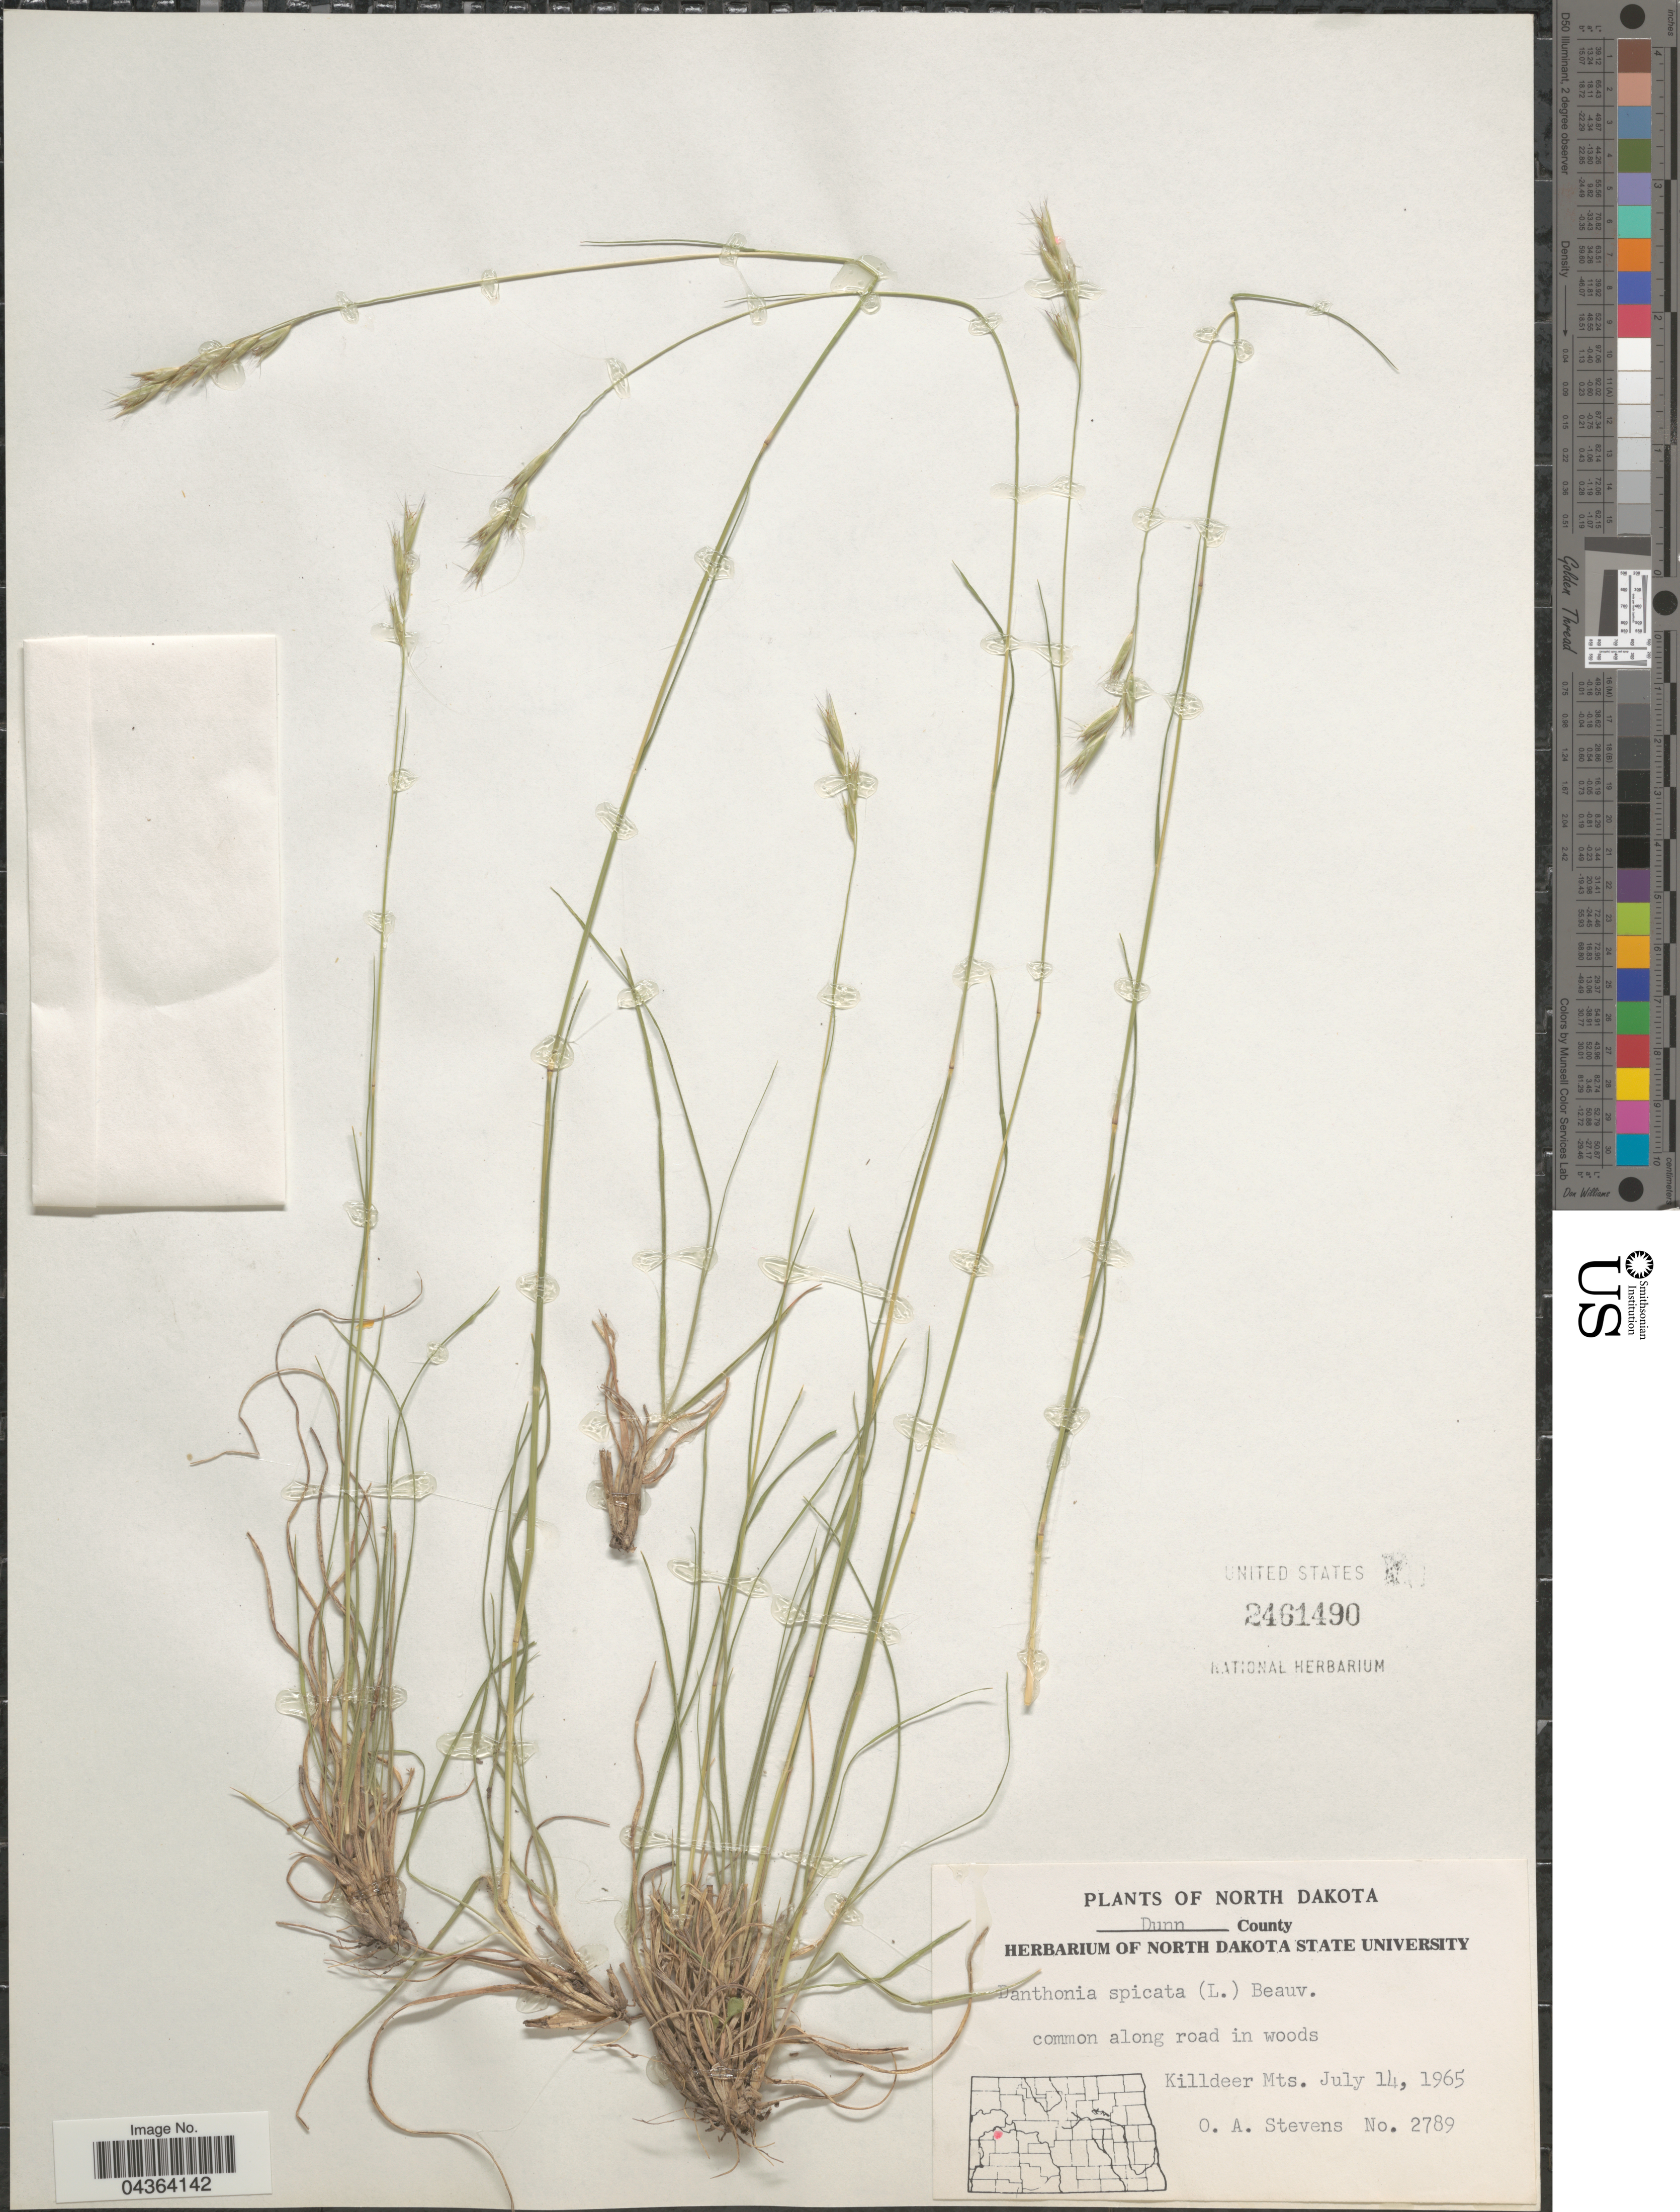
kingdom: Plantae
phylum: Tracheophyta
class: Liliopsida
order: Poales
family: Poaceae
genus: Danthonia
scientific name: Danthonia spicata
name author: (L.) P. Beauv. ex Roem. & Schult.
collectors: O. A. Stevens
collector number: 2789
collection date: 1965-07-14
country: United States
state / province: North Dakota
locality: Dunn County. Common along road in woods. Killdeer Mts.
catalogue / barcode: US 2461490